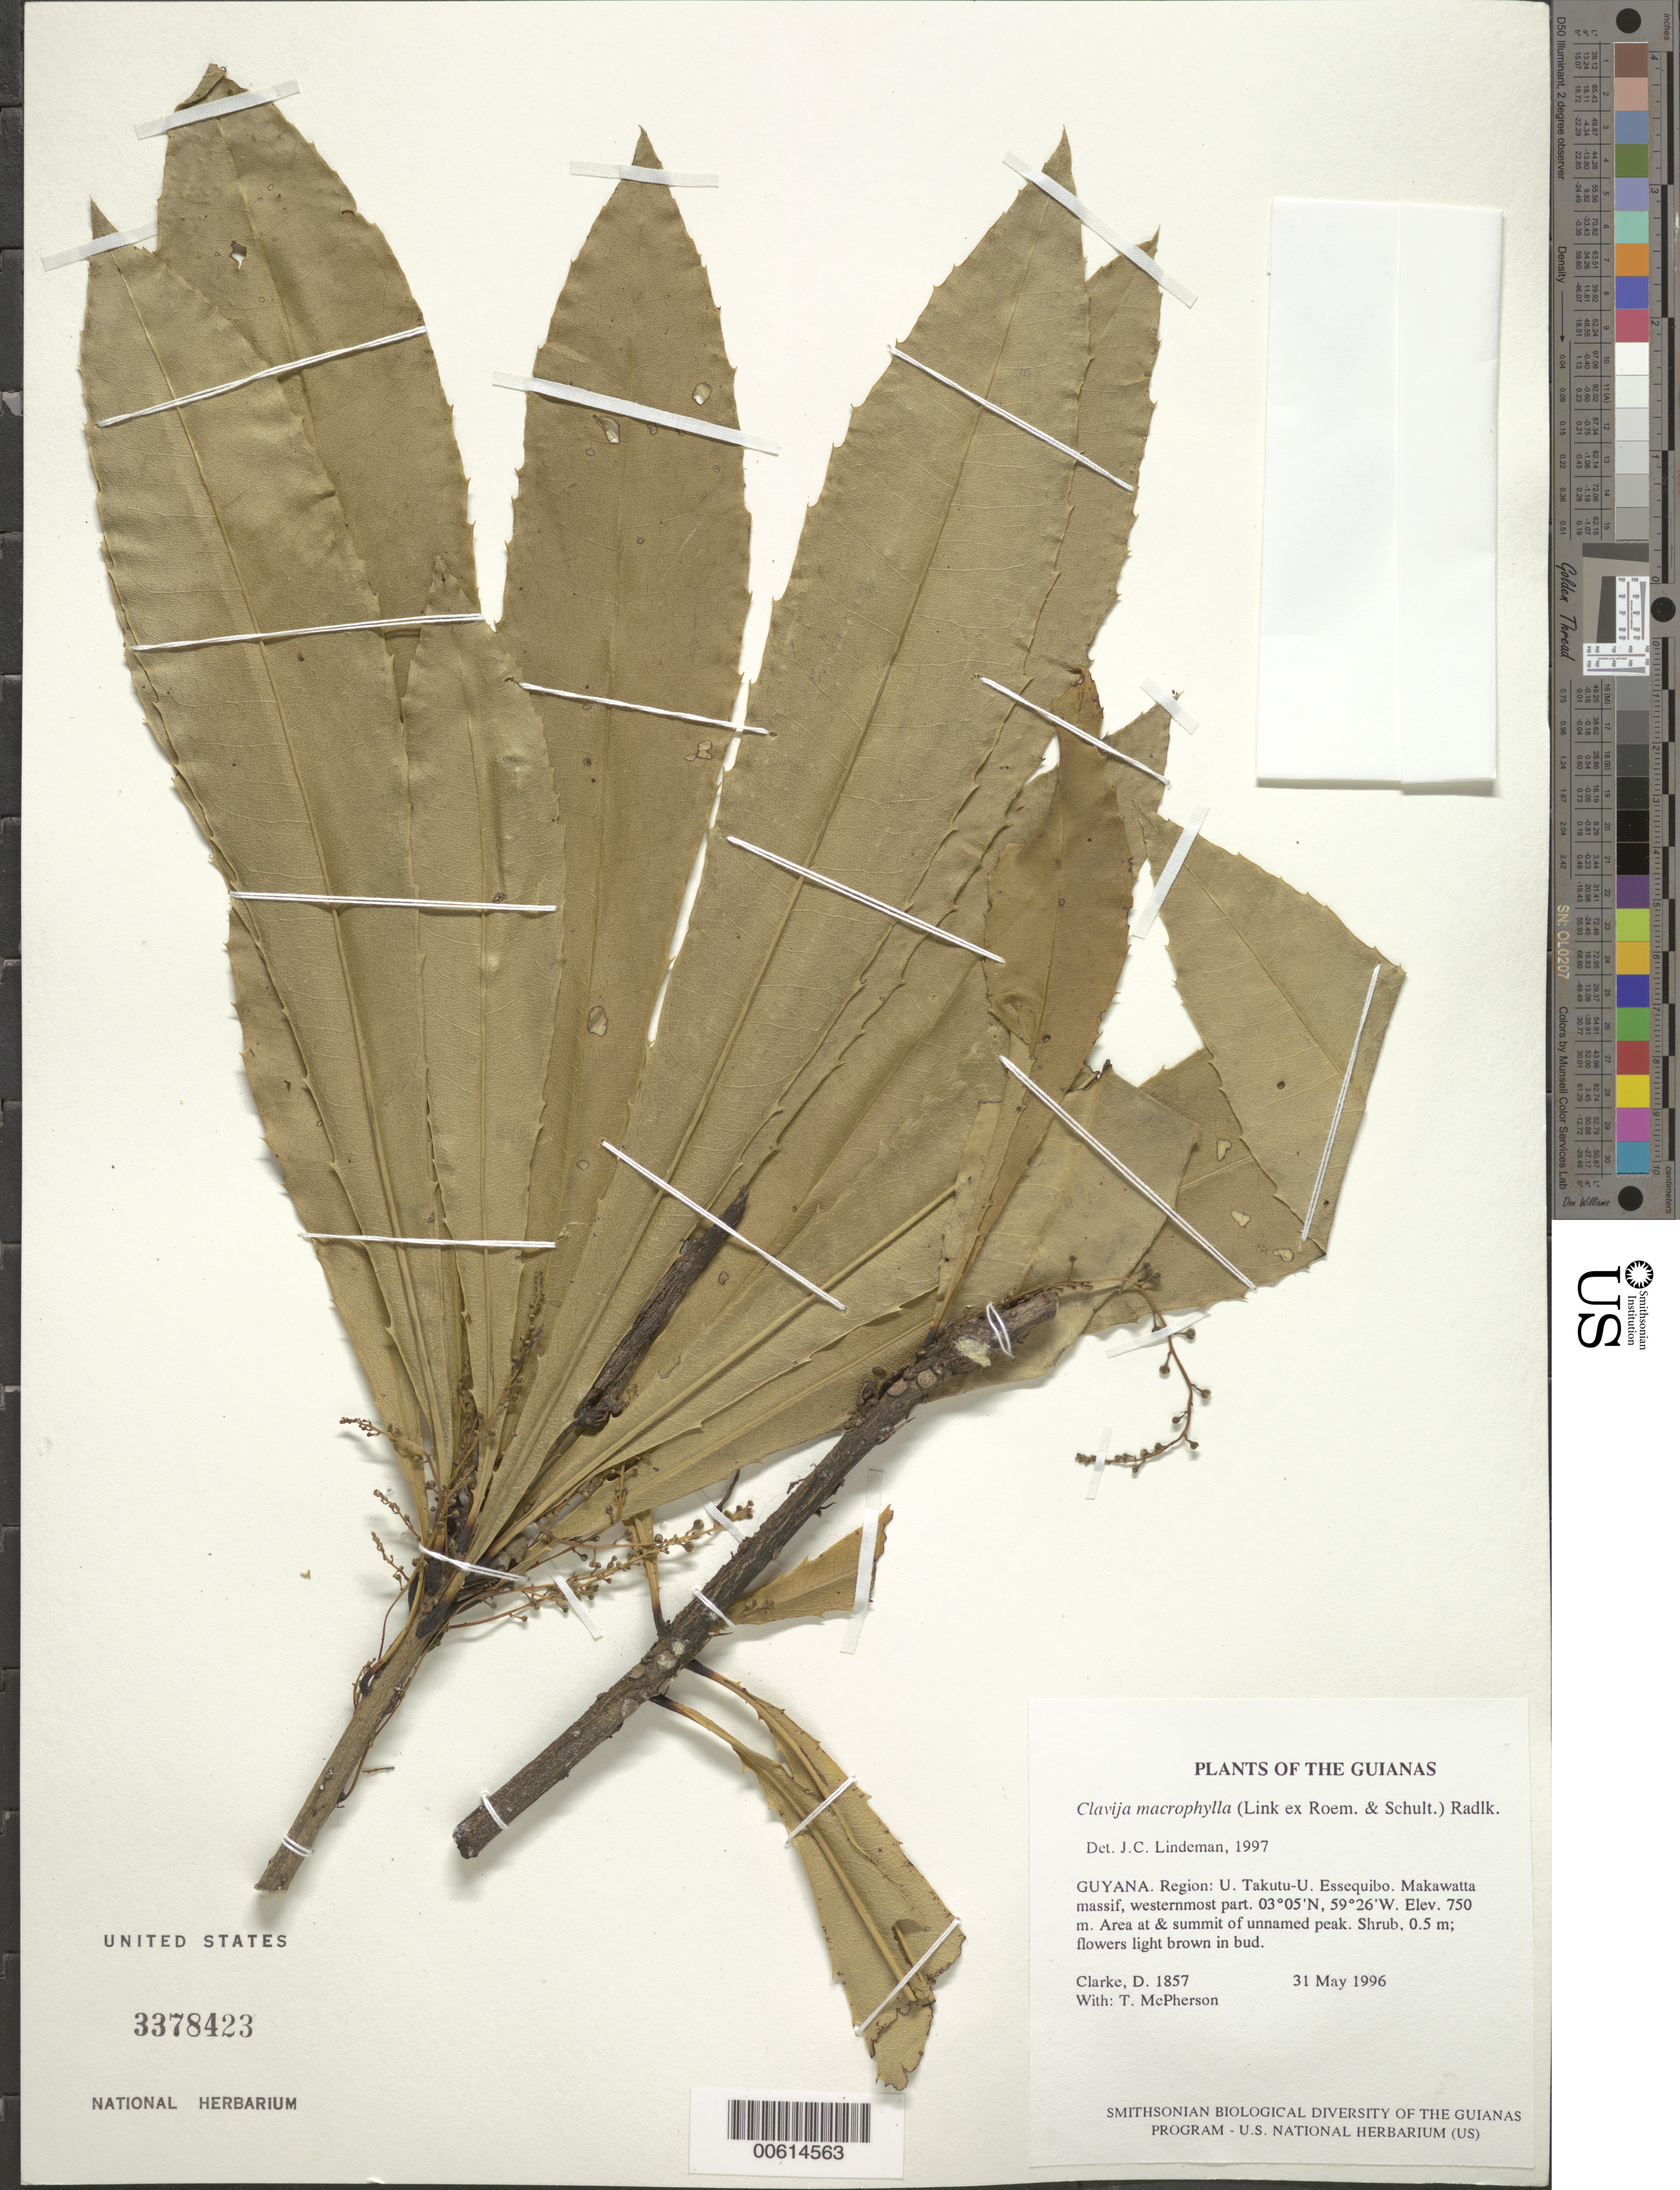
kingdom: Plantae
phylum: Tracheophyta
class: Magnoliopsida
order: Ericales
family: Primulaceae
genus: Clavija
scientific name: Clavija macrophylla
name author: (Link ex Roem. & Schult.) Miq.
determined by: Lindeman, J. C.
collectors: H. D. Clarke & T. McPherson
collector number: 1857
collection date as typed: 31 May 1996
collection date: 1996-05-31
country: Guyana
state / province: U. Takutu-U. Essequibo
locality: Makawatta massif, westernmost part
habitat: Area at & summit of unnamed peak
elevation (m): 250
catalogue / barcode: US 3378423